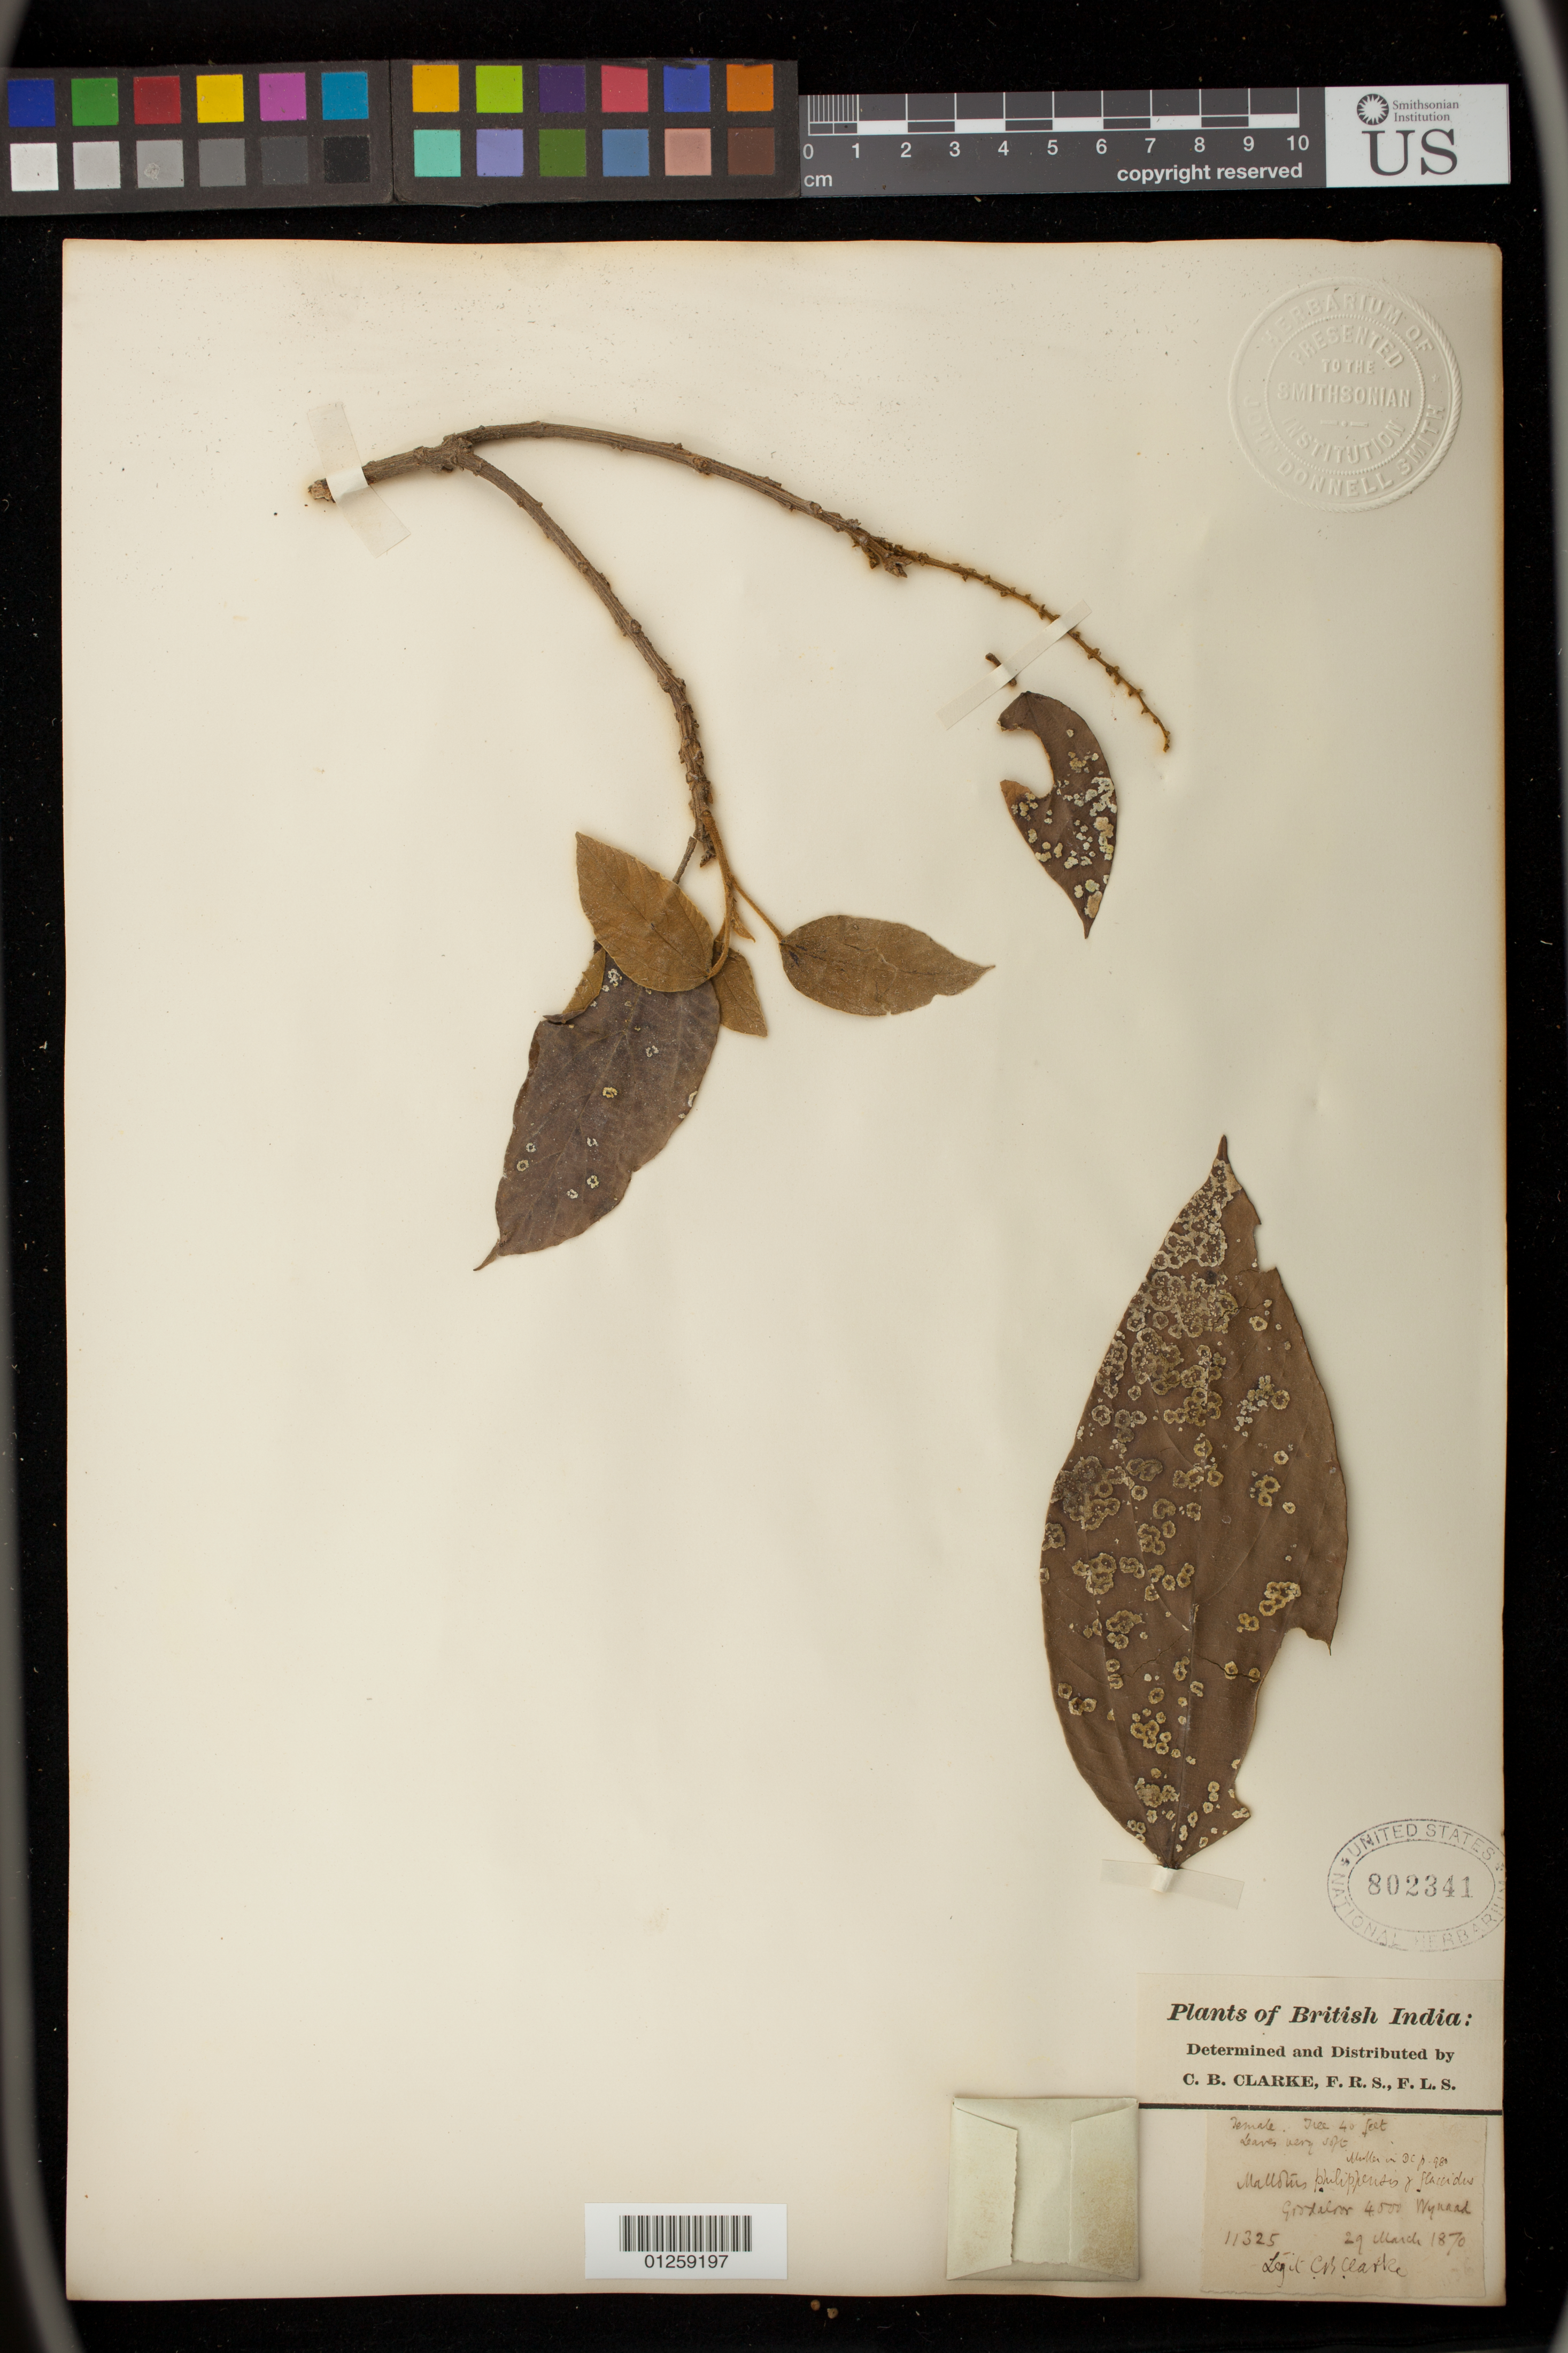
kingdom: Plantae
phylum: Tracheophyta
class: Magnoliopsida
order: Malpighiales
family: Euphorbiaceae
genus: Mallotus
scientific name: Mallotus philippensis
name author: (Lam.) Müll. Arg.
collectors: C. B. Clarke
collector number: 11325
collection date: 1870-03-29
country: India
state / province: Kerala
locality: Wynaad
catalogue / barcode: US 802341